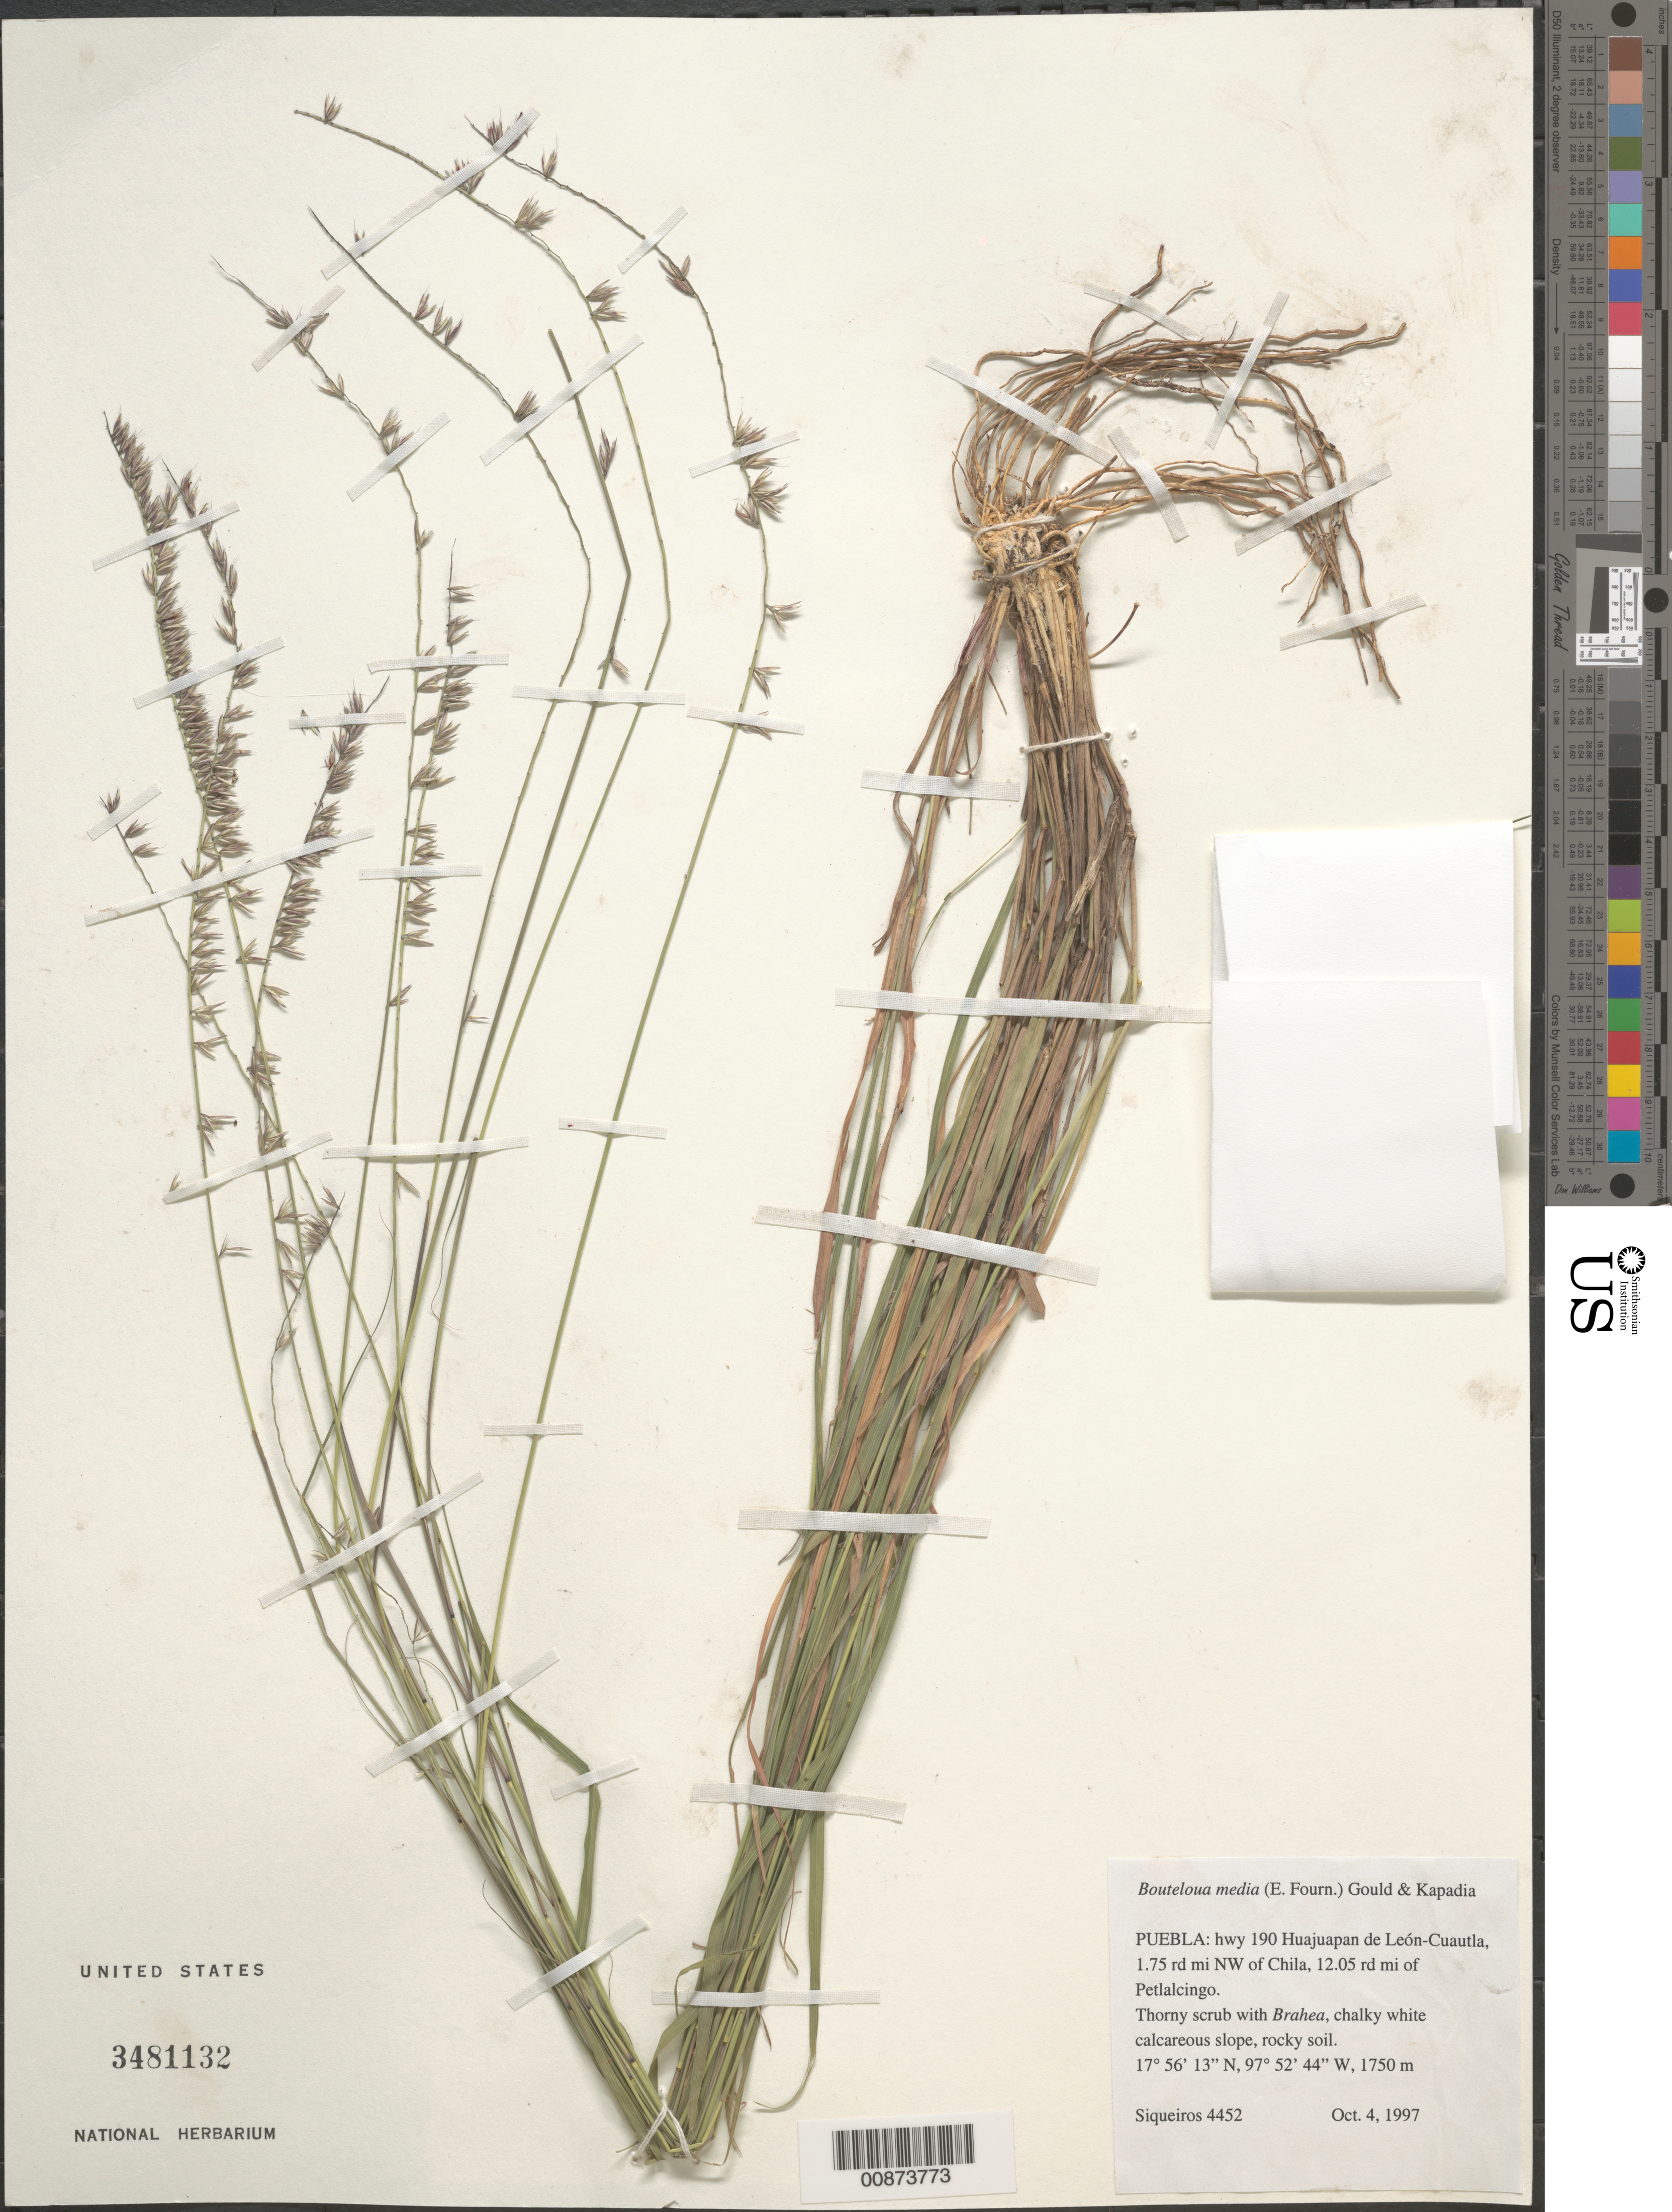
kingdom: Plantae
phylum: Tracheophyta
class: Liliopsida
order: Poales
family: Poaceae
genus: Bouteloua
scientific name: Bouteloua media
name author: (E. Fourn.) Gould & Kapadia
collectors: M. E. Siqueiros Delgado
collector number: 4452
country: Mexico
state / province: Puebla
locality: Huajuapan de Leon-Cuautla, NW of Chila, Petlalcingo.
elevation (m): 1750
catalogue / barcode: US 3481132